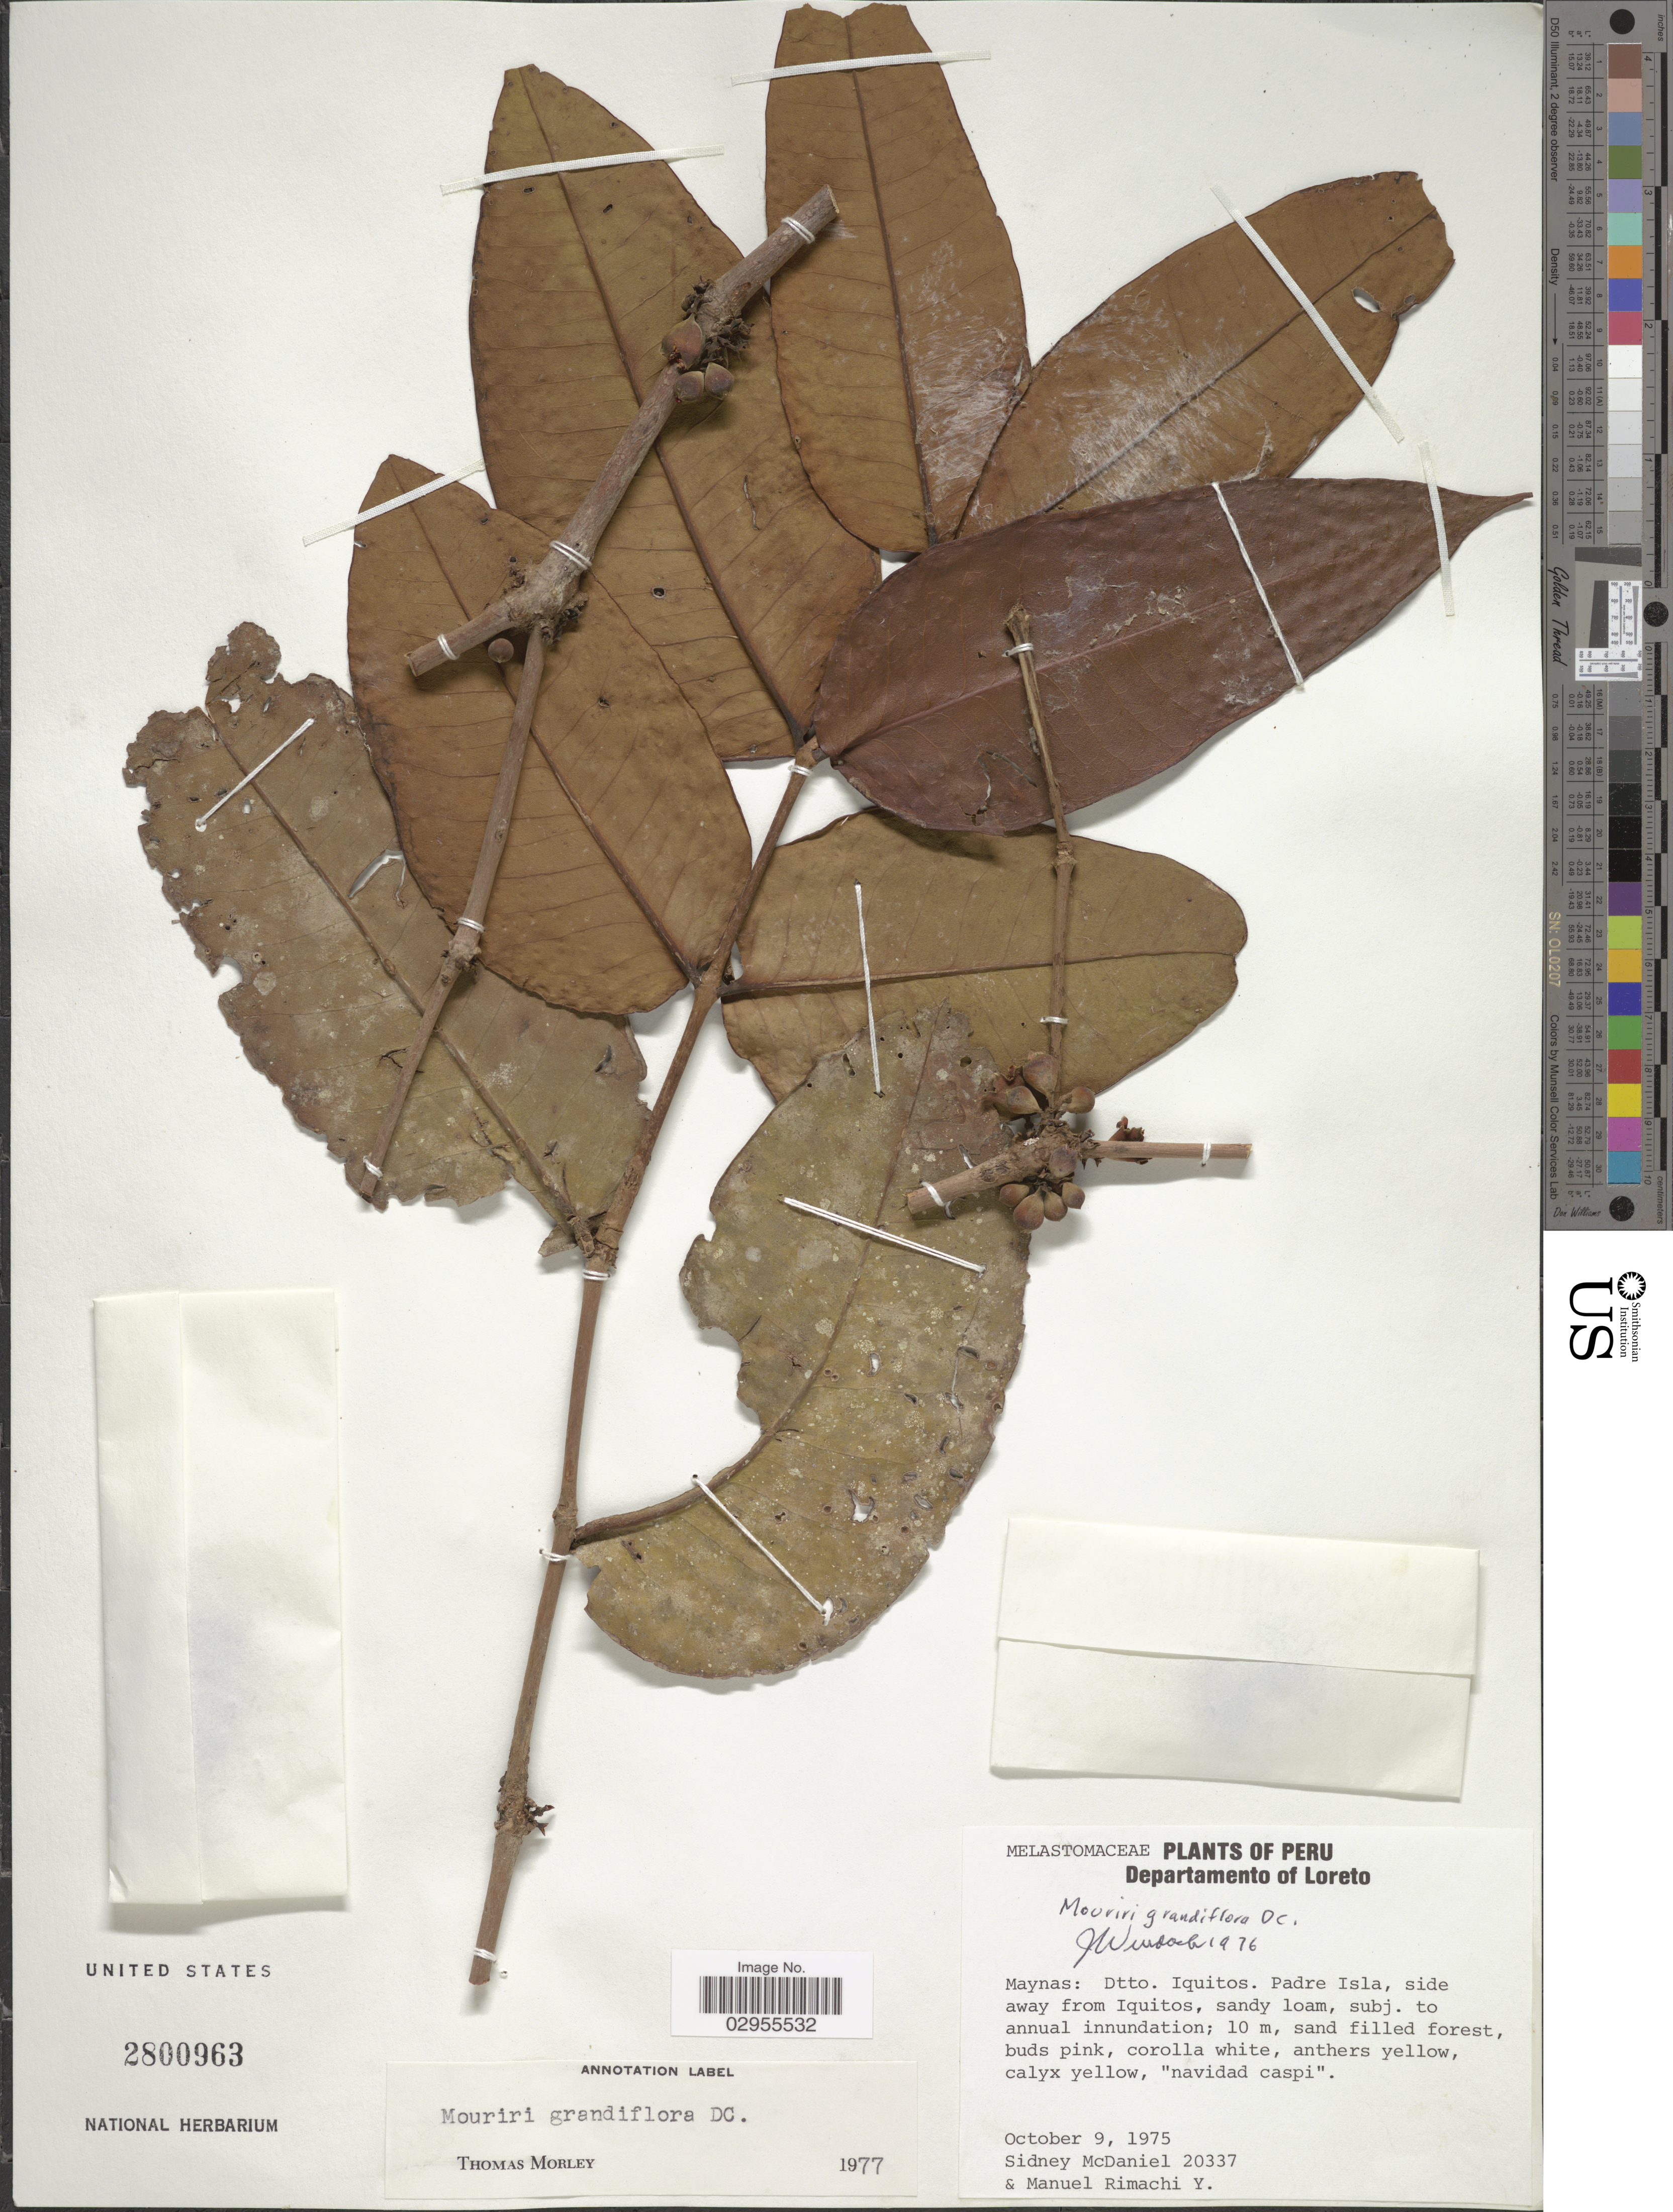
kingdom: Plantae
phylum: Tracheophyta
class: Magnoliopsida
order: Myrtales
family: Melastomataceae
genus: Mouriri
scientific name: Mouriri grandiflora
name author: DC.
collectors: S. McDaniel & M. Rimachi Y.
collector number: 20337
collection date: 1975-10-09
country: Peru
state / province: Loreto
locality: Departamento of Loreto. Maynas: Dtto. Iquitos. Padre Isla, side away from Iquitos.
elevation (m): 10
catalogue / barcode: US 2800963